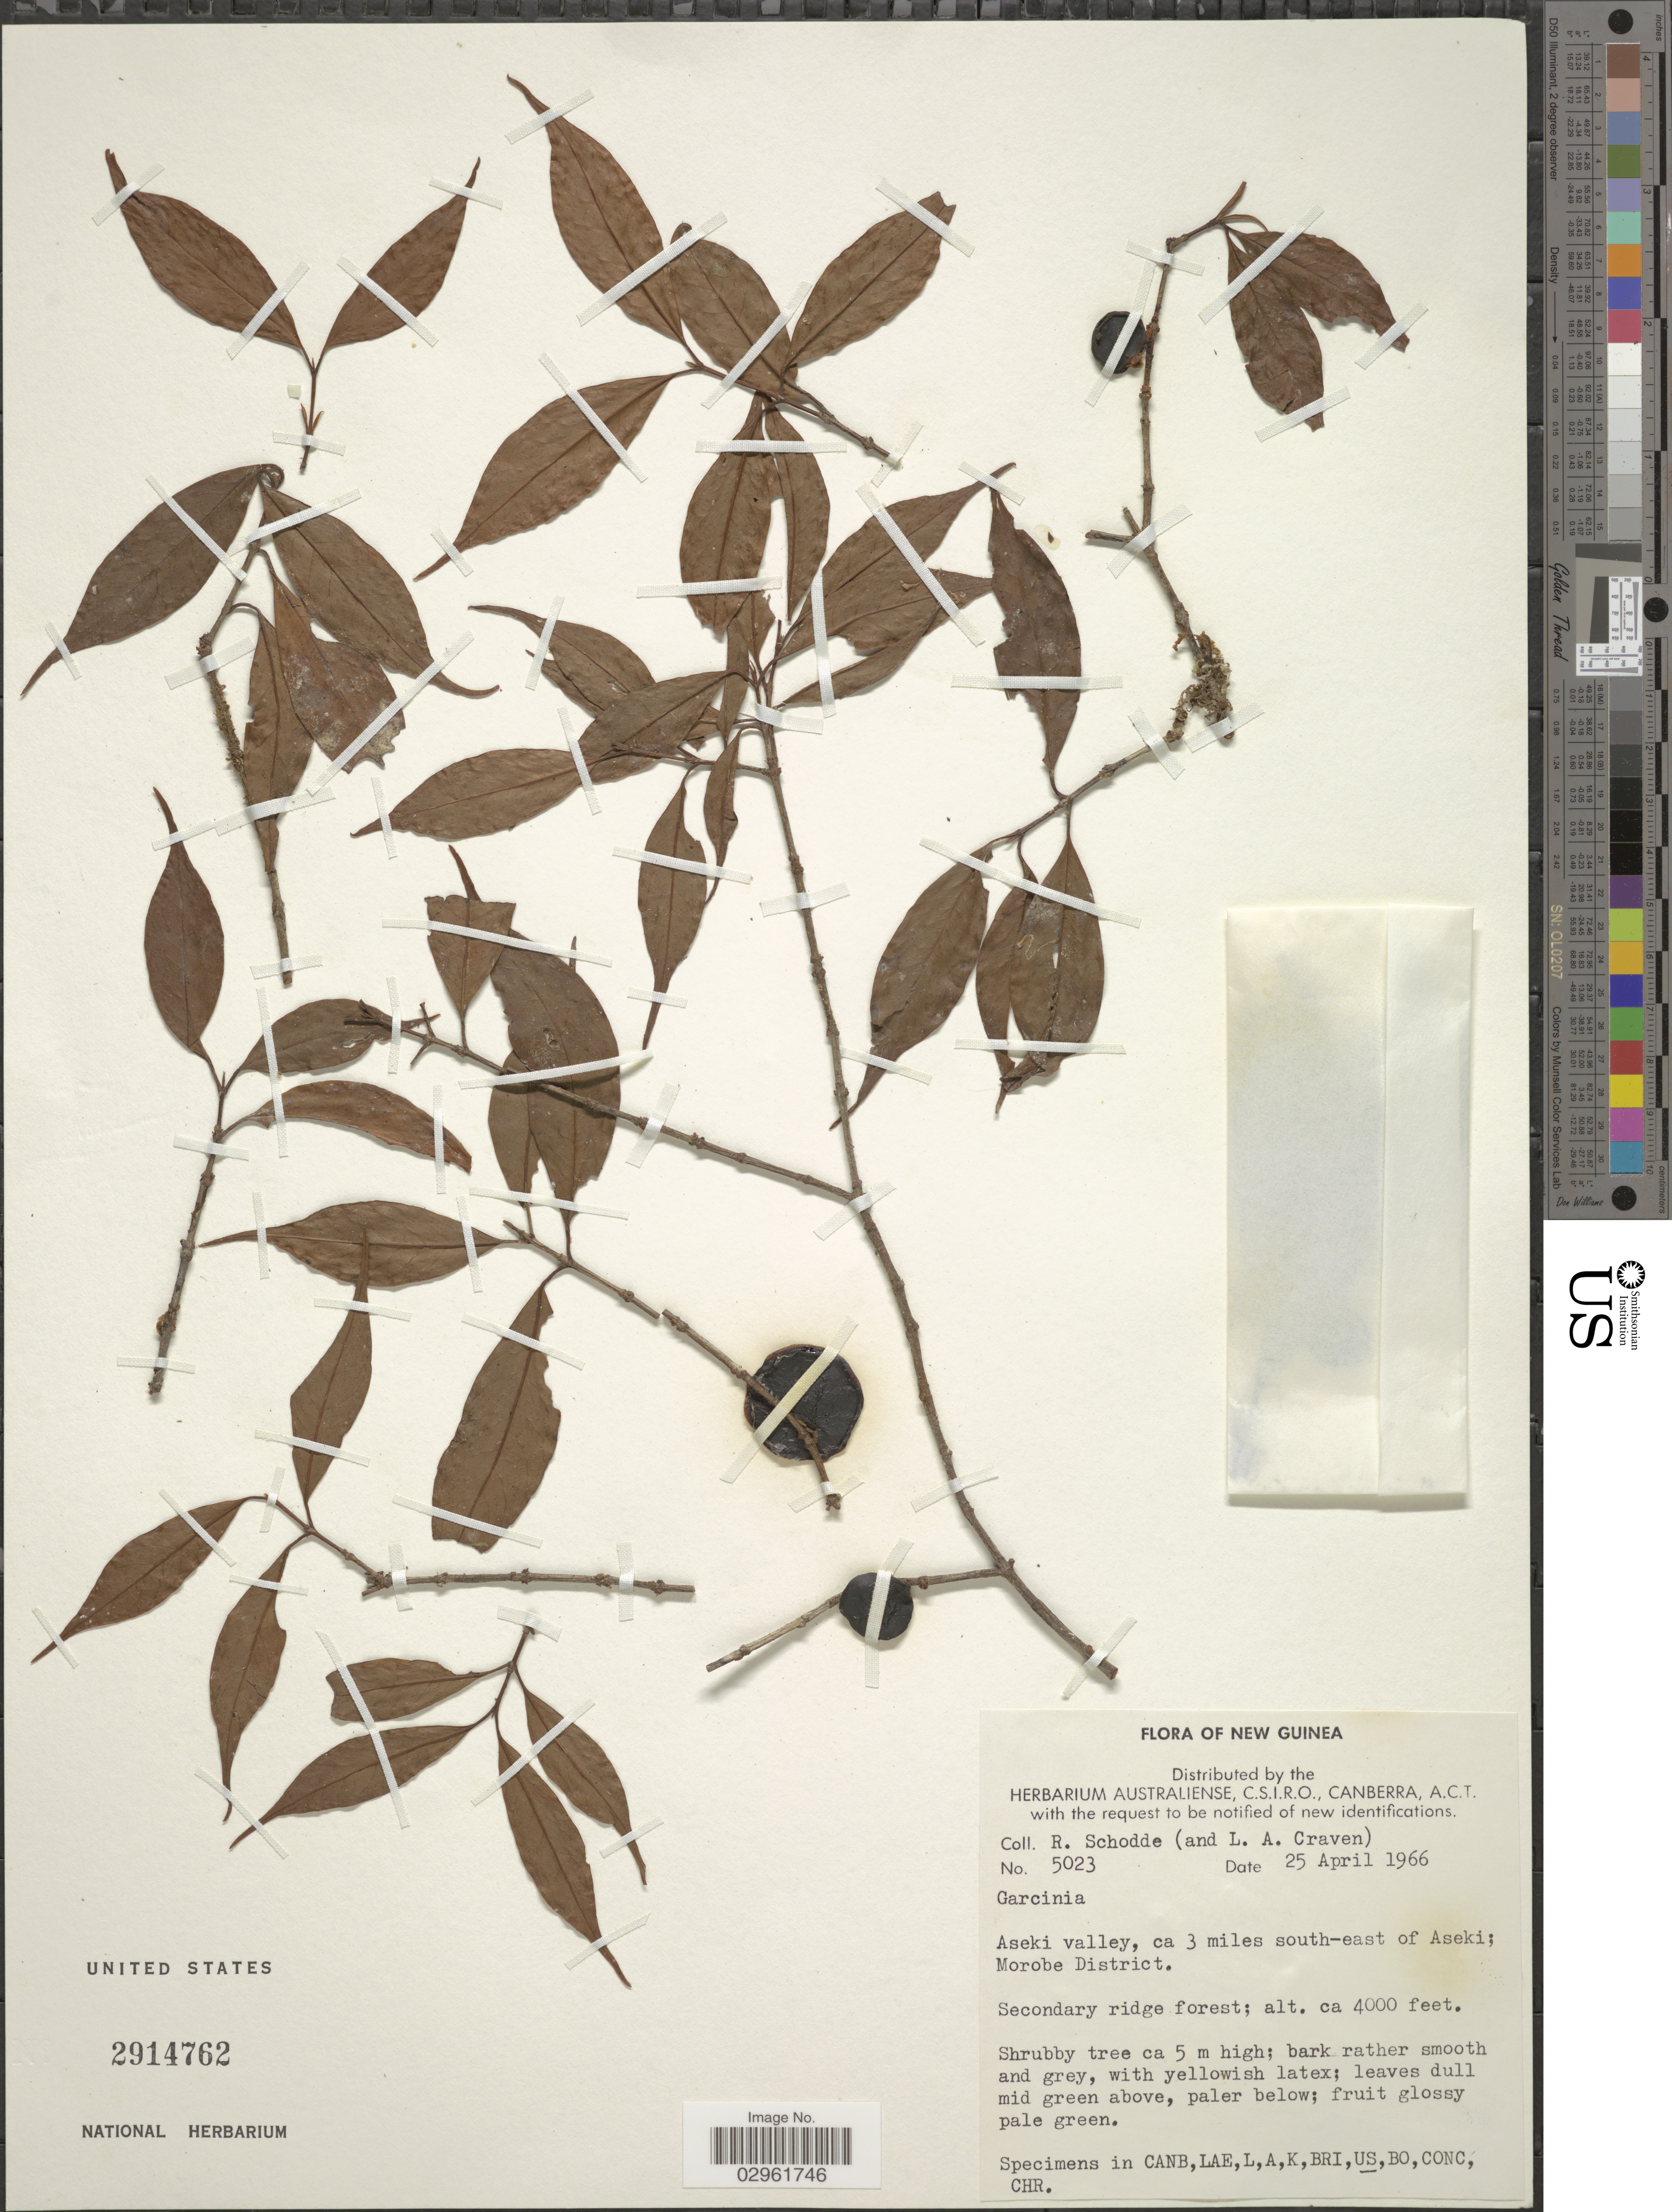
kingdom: Plantae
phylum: Tracheophyta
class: Magnoliopsida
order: Malpighiales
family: Clusiaceae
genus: Garcinia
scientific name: Garcinia sp.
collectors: R. Schodde & L. A. Craven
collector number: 5023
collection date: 1966-04-25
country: Papua New Guinea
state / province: Morobe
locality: New Guinea. Aseki valley, ca 3 miles south-east of Aseki; Morobe District.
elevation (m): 1219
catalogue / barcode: US 2914762